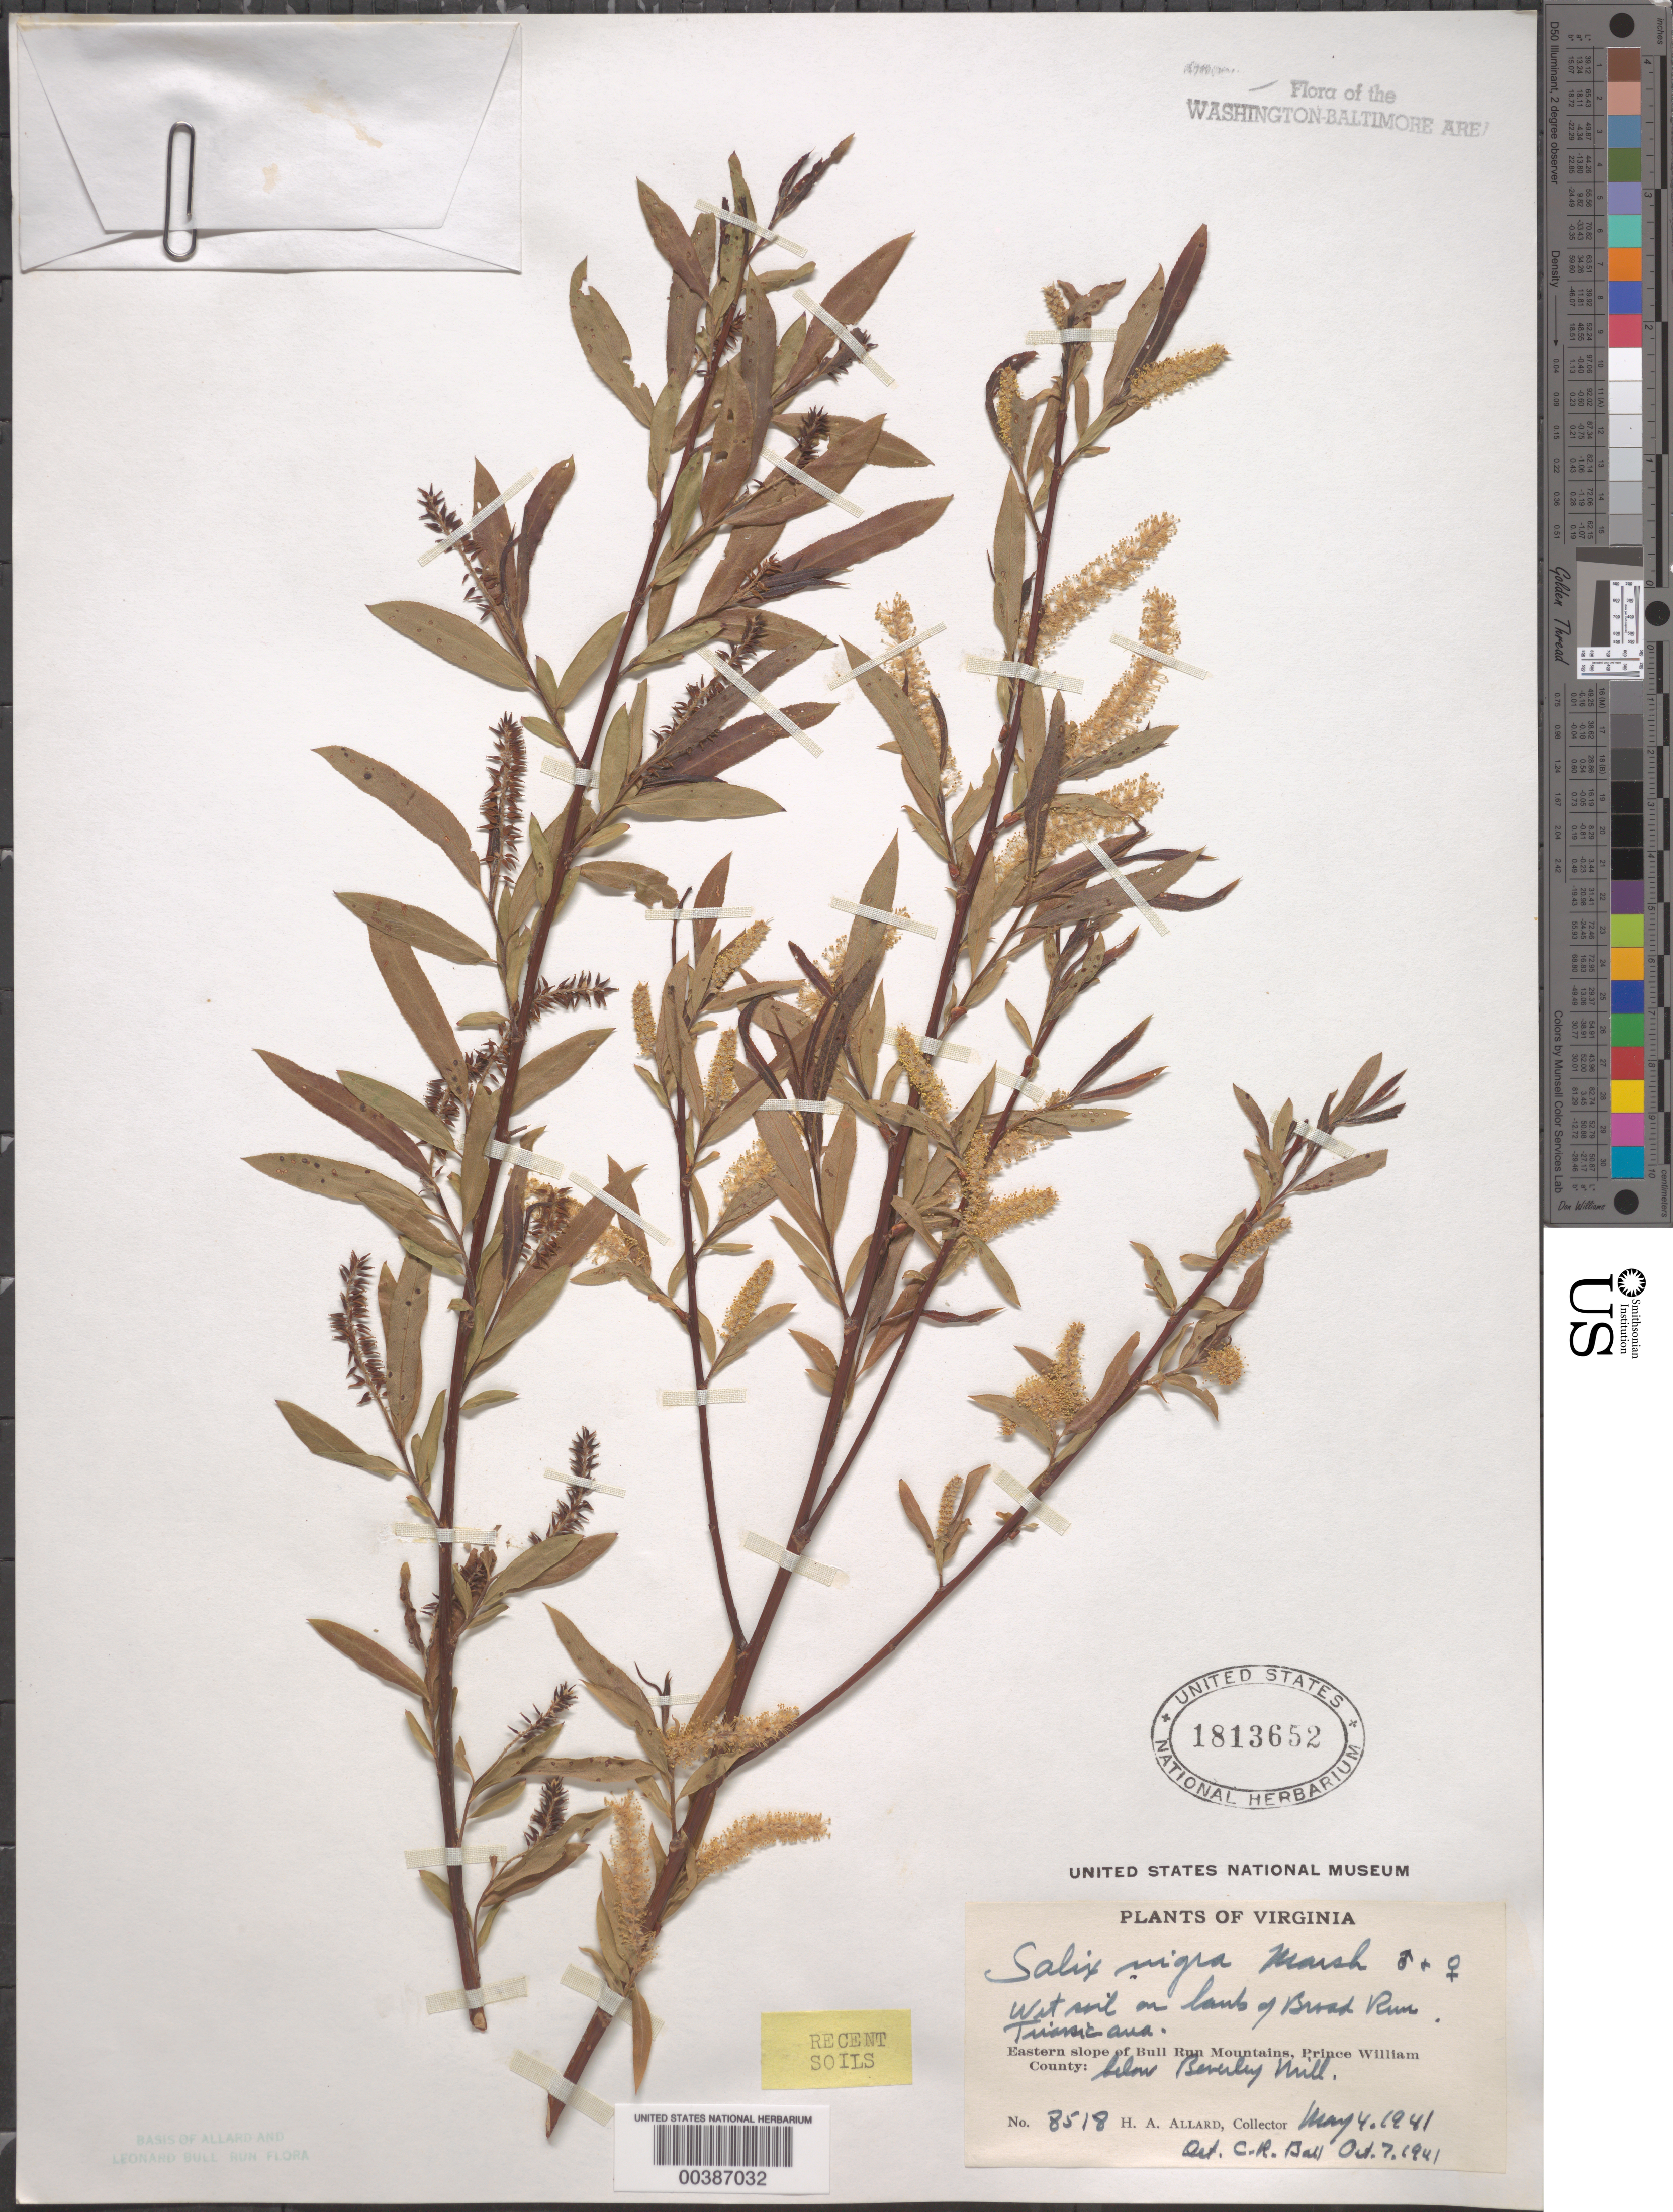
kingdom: Plantae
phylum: Tracheophyta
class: Magnoliopsida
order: Malpighiales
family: Salicaceae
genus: Salix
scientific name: Salix nigra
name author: Marshall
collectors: H. A. Allard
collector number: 8518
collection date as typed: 04 May 1941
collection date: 1941-05-04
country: United States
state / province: Virginia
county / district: Prince William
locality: Broad Run below Beverley Mill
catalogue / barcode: US 1813652